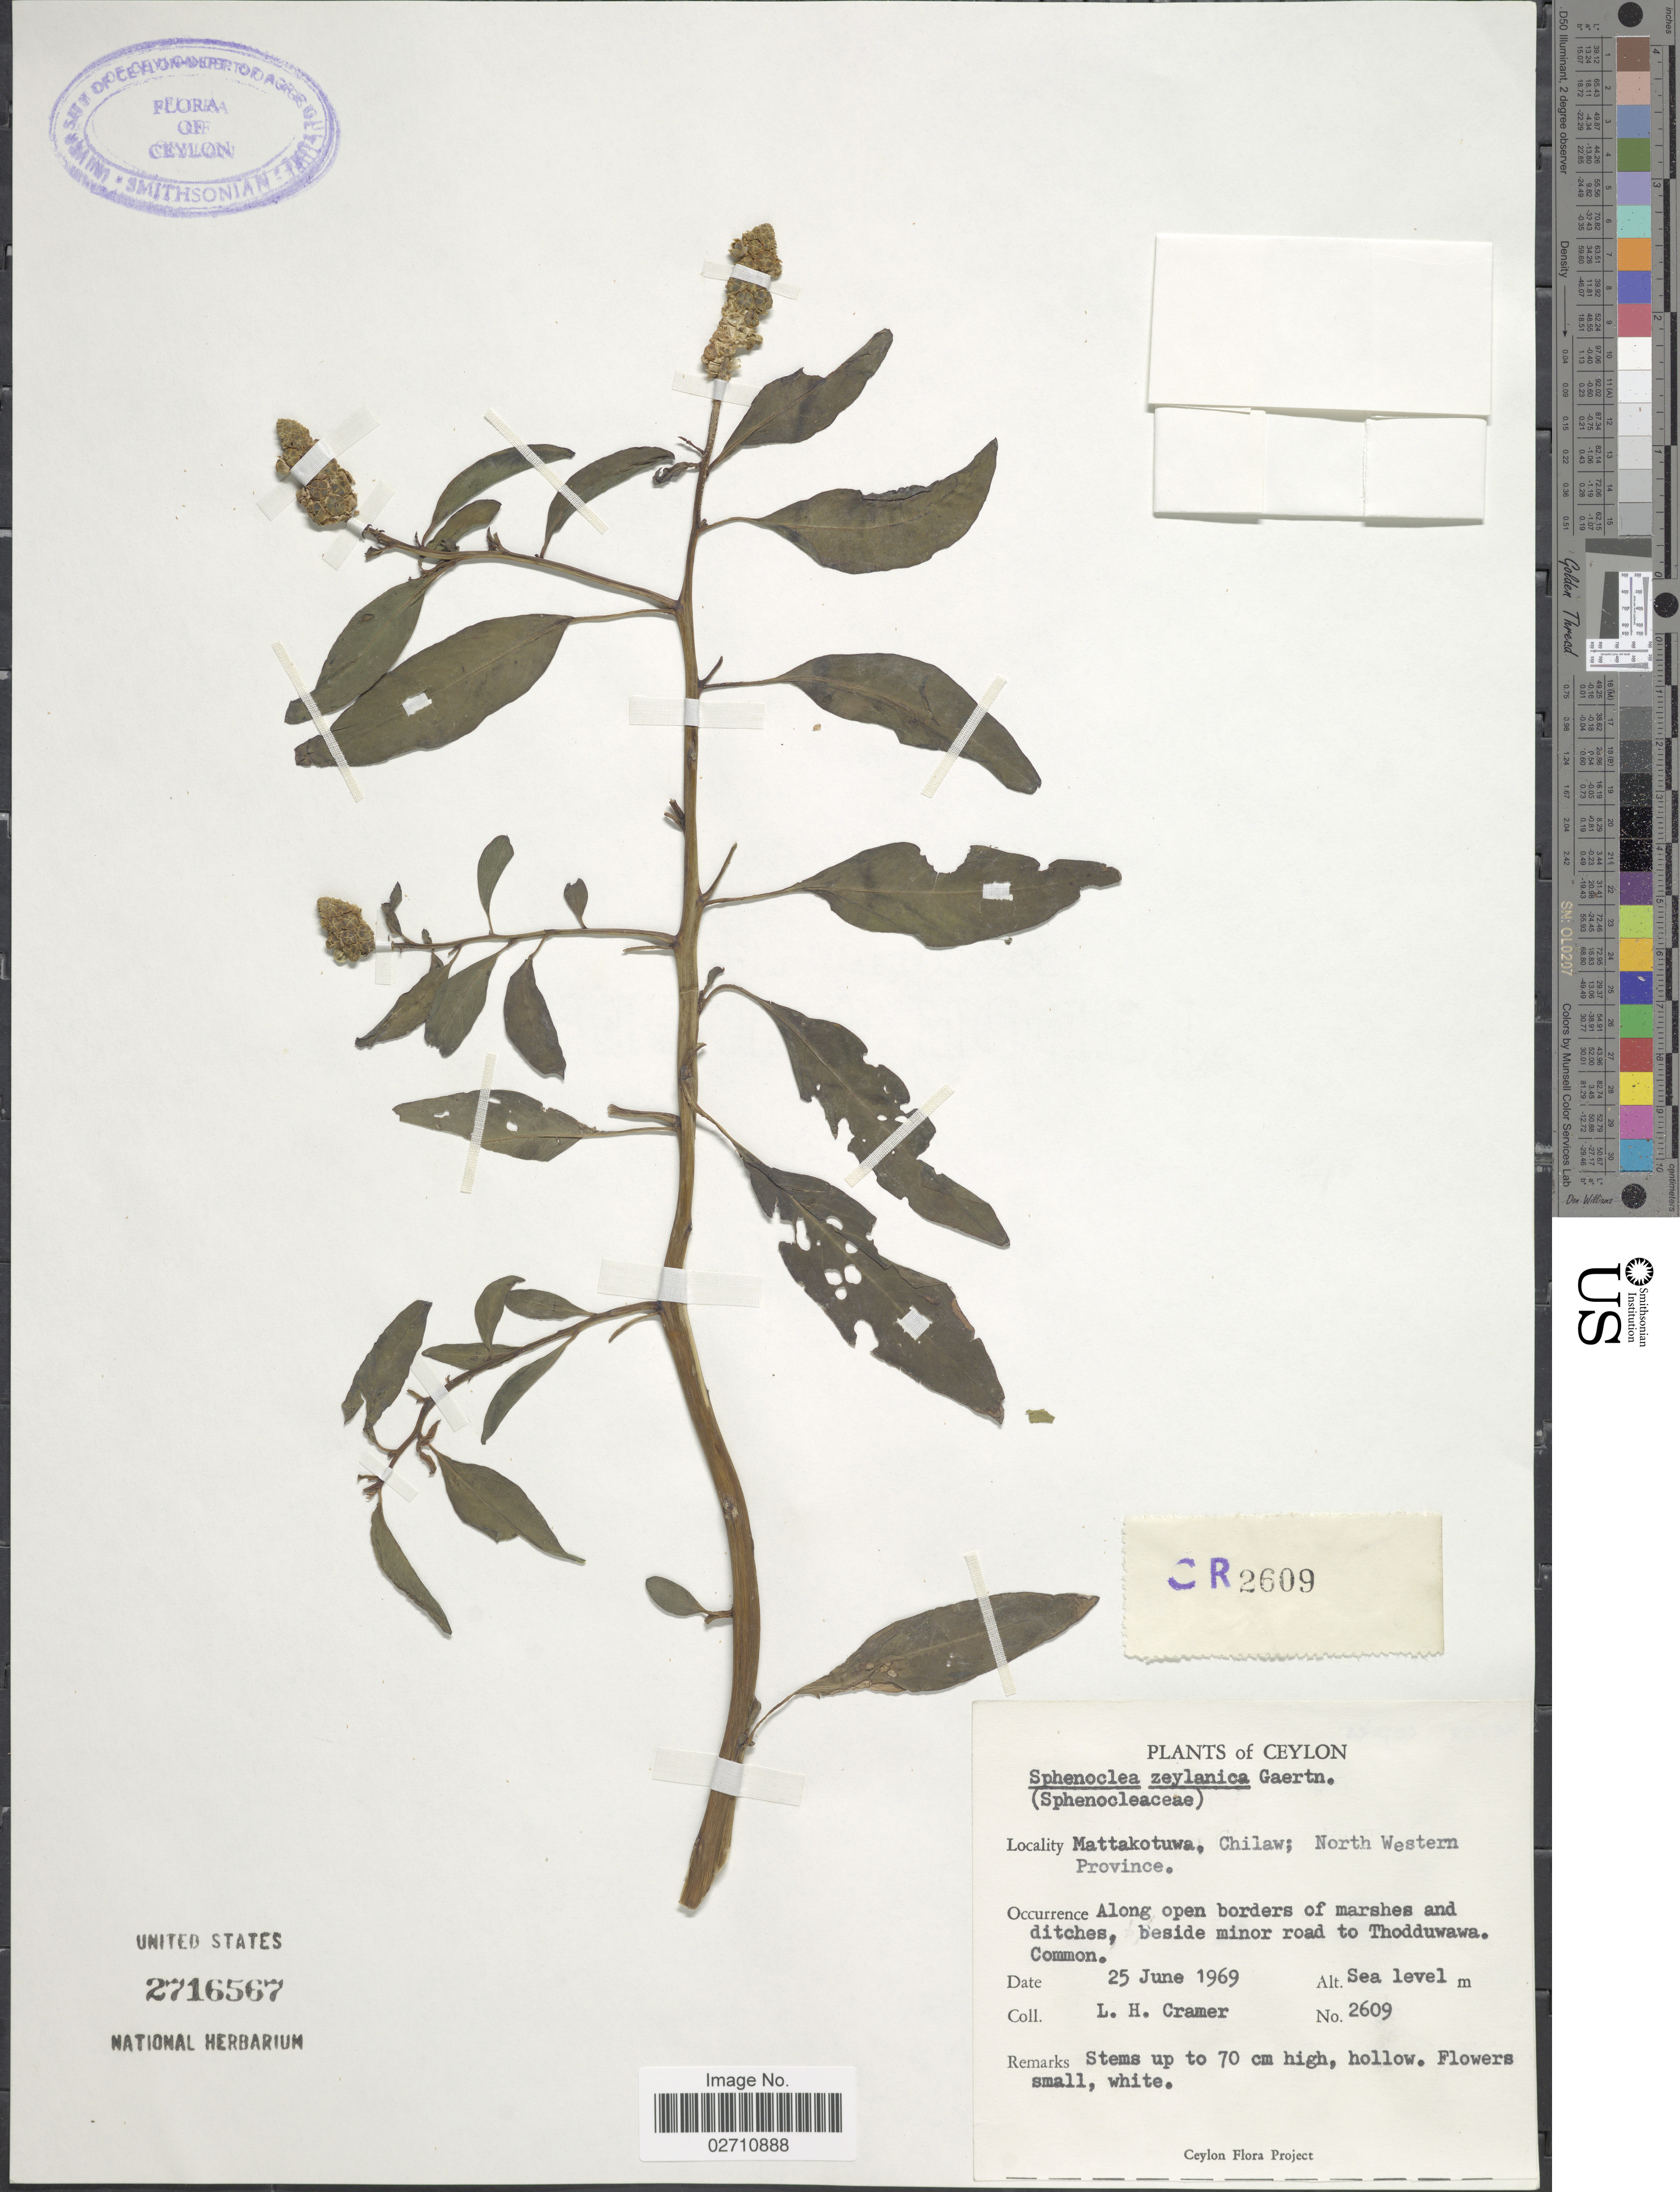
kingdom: Plantae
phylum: Tracheophyta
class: Magnoliopsida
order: Solanales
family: Sphenocleaceae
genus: Sphenoclea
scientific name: Sphenoclea zeylanica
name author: Gaertn.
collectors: L. H. Cramer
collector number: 2609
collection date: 1969-06-25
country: Sri Lanka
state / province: North Western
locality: Ceylon. Mattakotuwa, Chilaw, beside minor road to Thodduwawa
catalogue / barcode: US 2716567